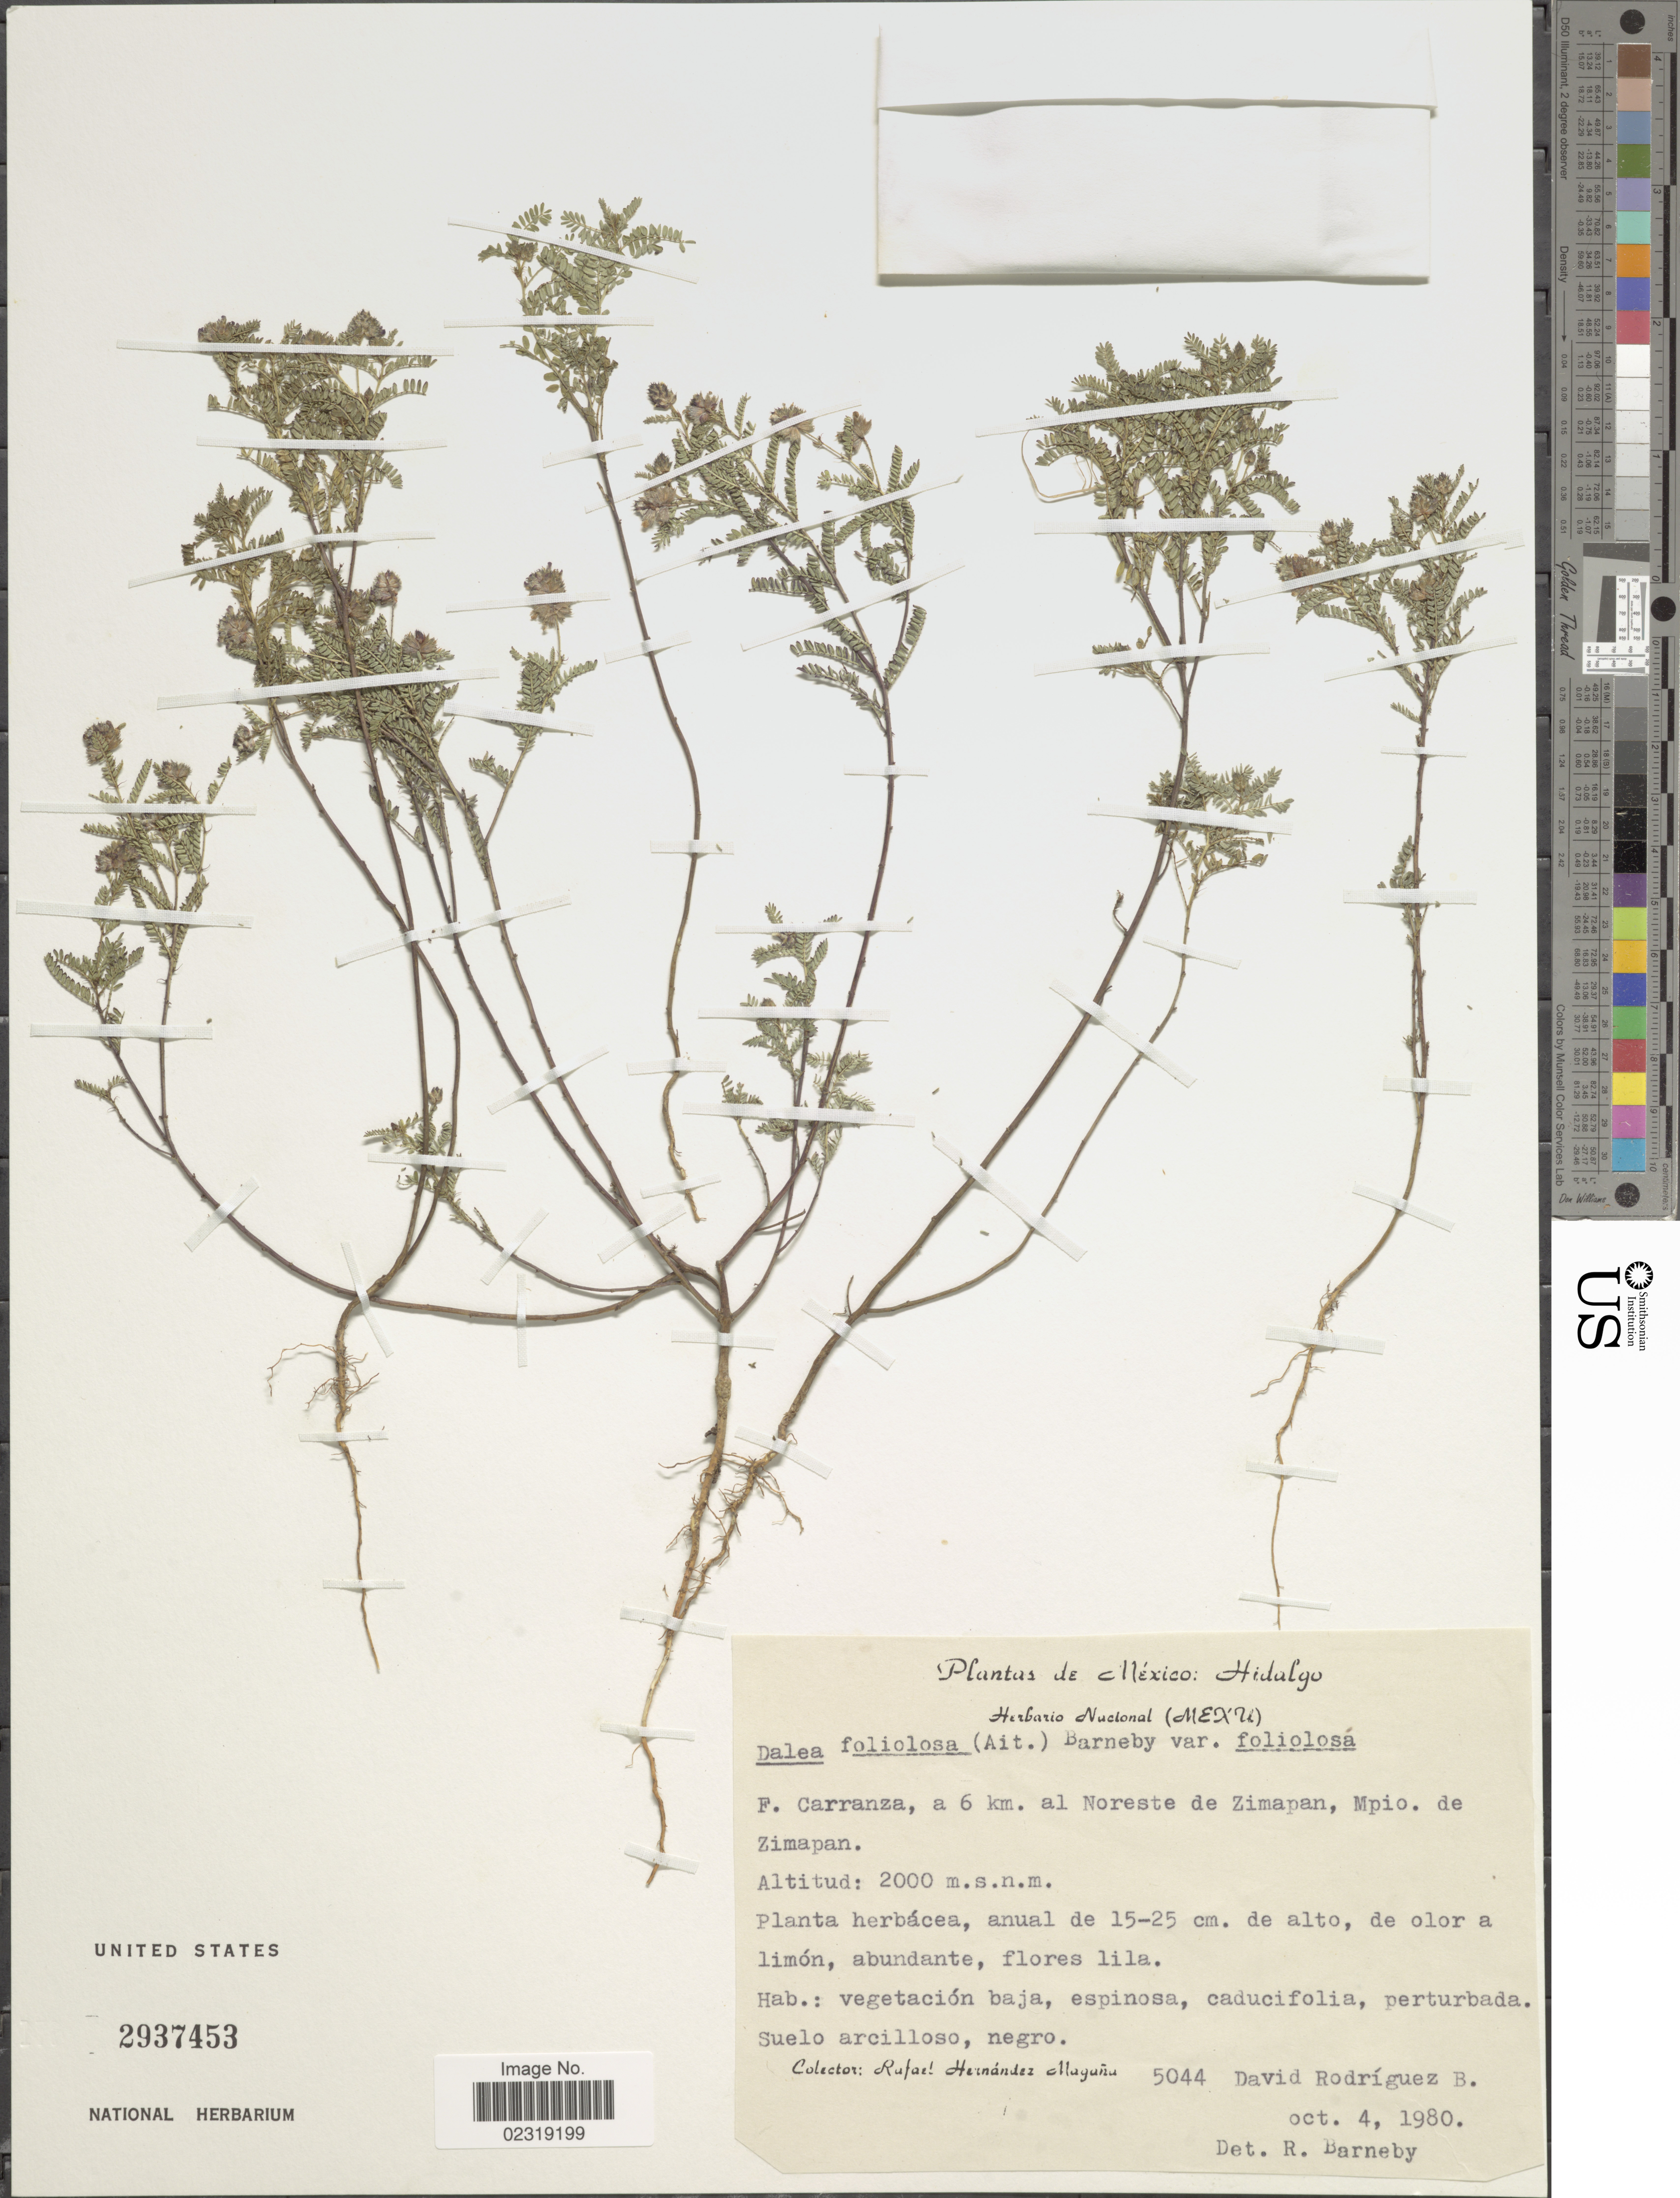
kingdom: Plantae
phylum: Tracheophyta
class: Magnoliopsida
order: Fabales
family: Fabaceae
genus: Dalea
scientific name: Dalea foliolosa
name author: (Aiton) Barneby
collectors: R. Hernández-M. & D. Rodríguez B.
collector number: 5044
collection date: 1980-10-04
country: Mexico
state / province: Hidalgo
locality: F. Carranza, a 6 km. al Noreste de Zimapan, Mpio. de Zimapan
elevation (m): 2000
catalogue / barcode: US 2937453